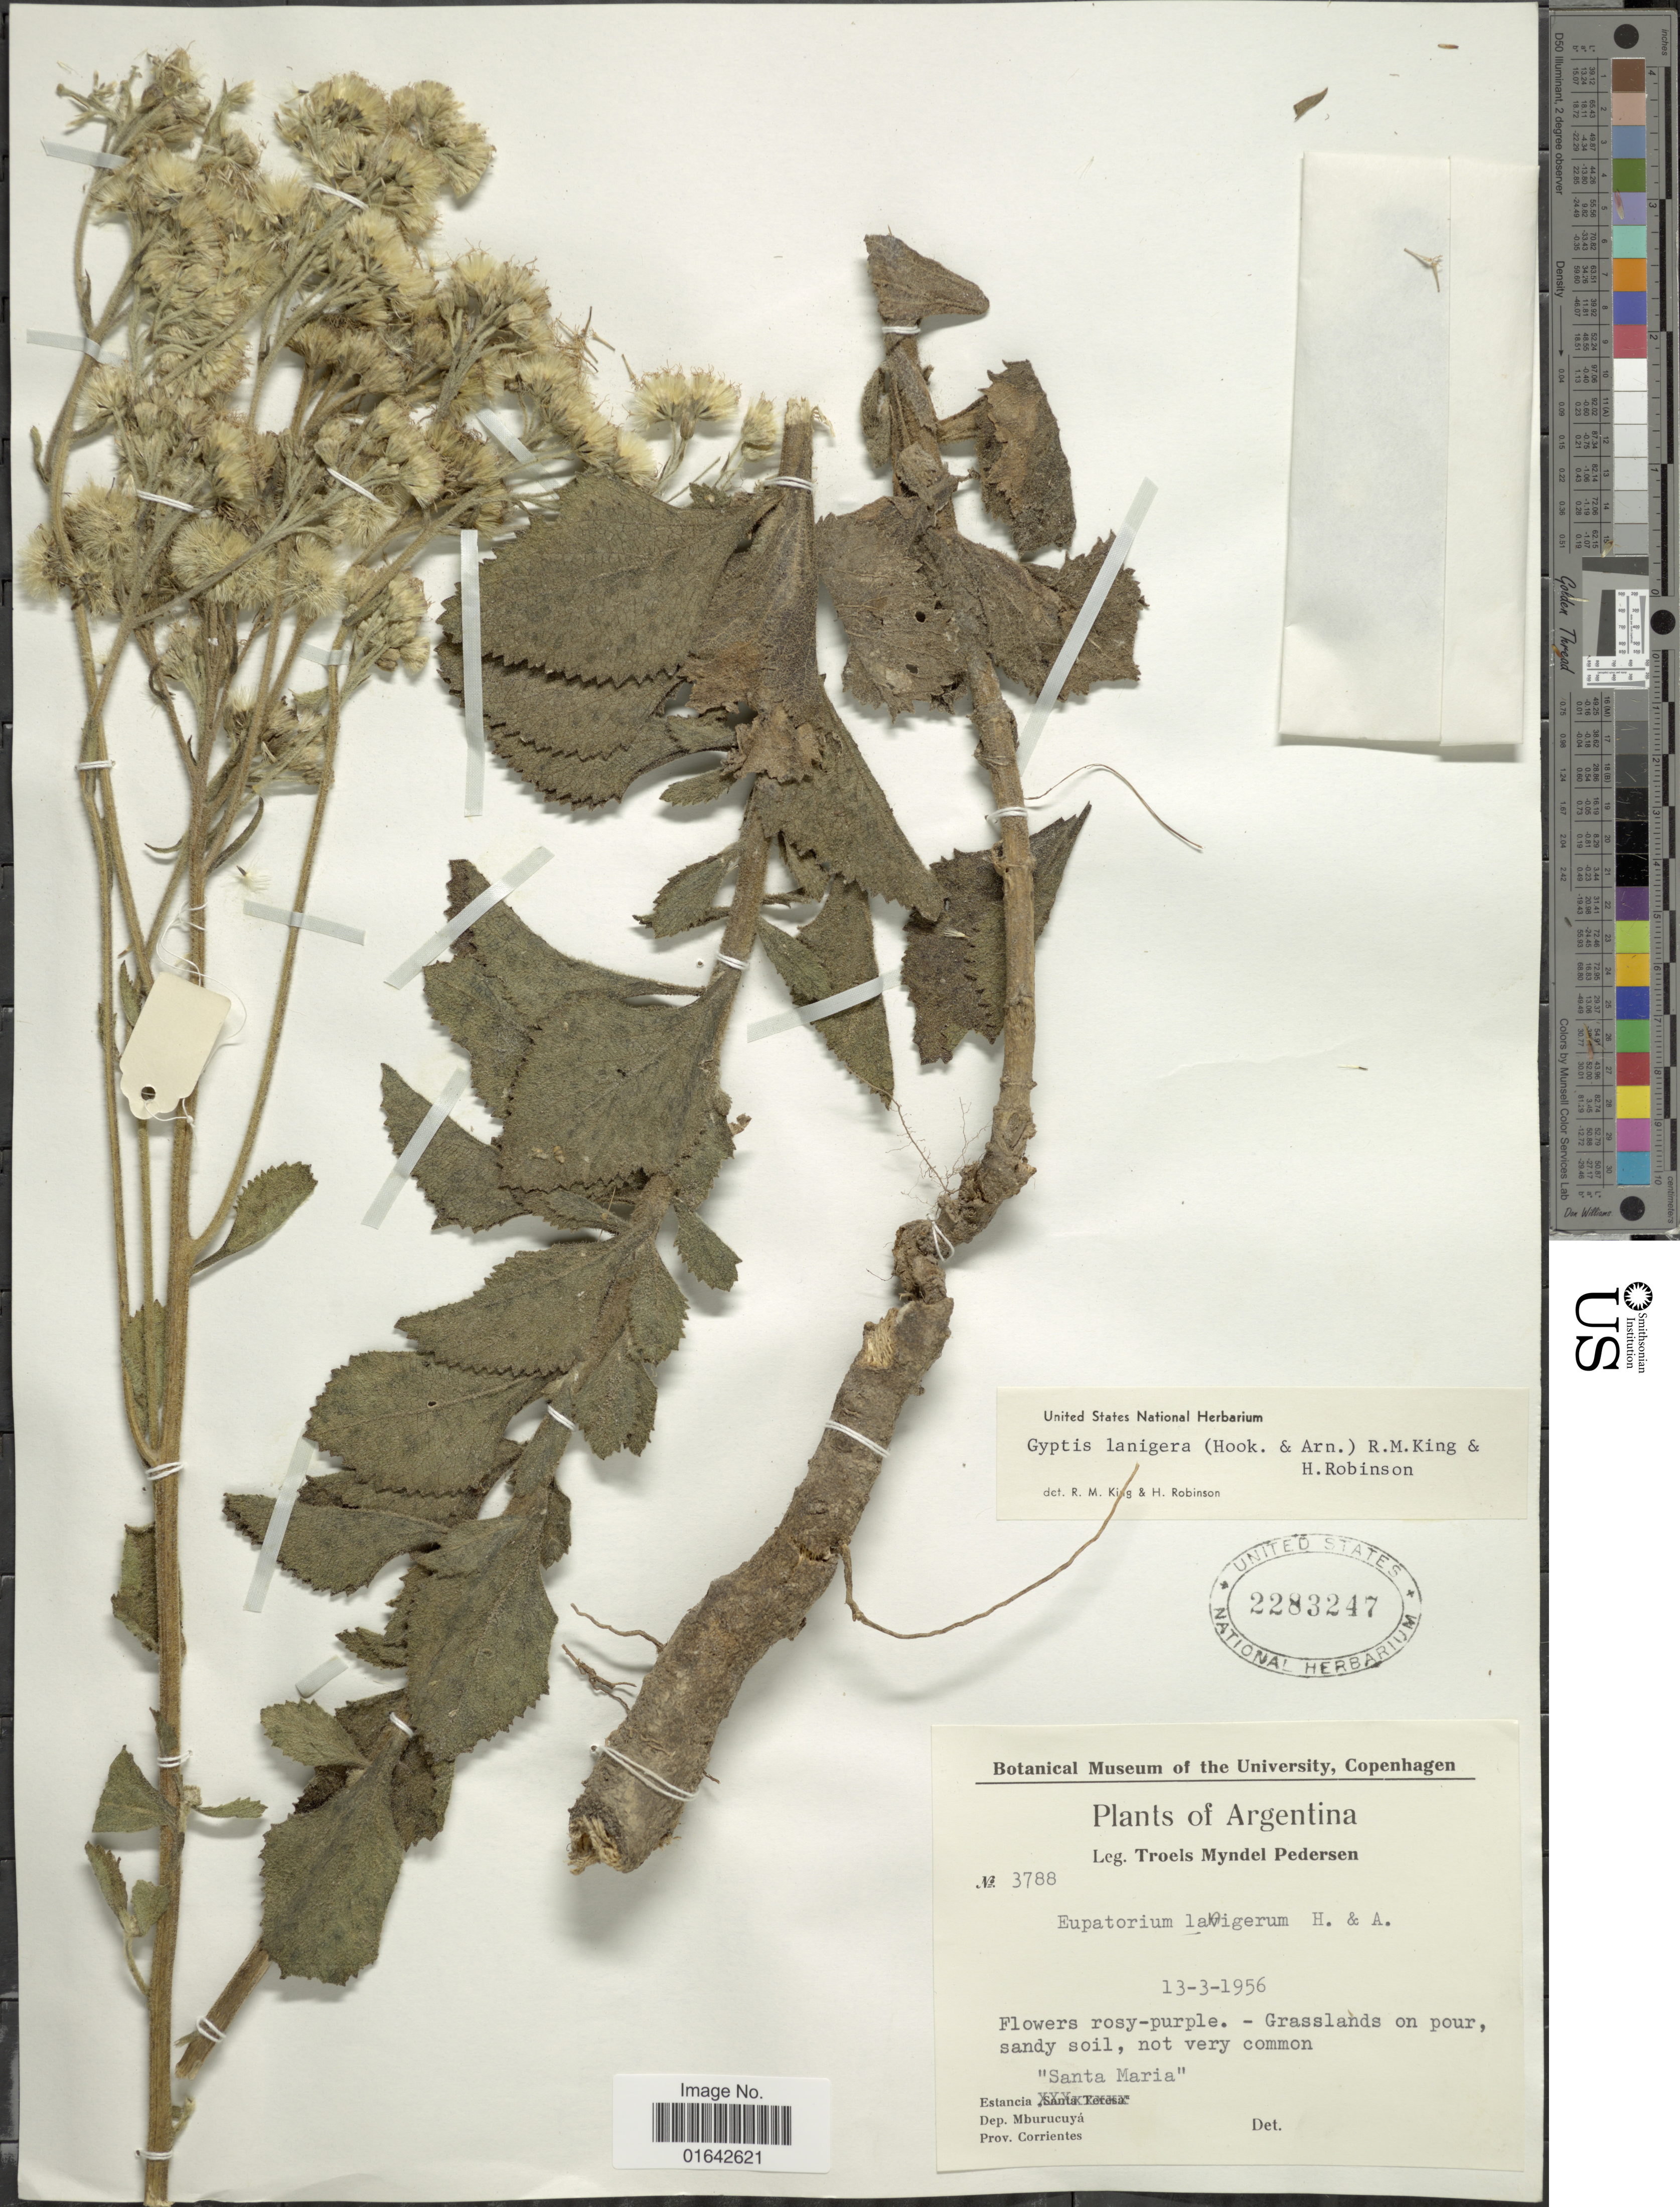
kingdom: Plantae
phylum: Tracheophyta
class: Magnoliopsida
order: Asterales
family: Asteraceae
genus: Gyptis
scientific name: Gyptis lanigera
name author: (Hook. & Arn.) R.M. King & H. Rob.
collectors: T. Pederson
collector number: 3788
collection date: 1956-03-13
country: Argentina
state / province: Corrientes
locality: Estancia, Dep. Mburucuya, Prov. Corrientes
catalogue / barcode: US 2283247